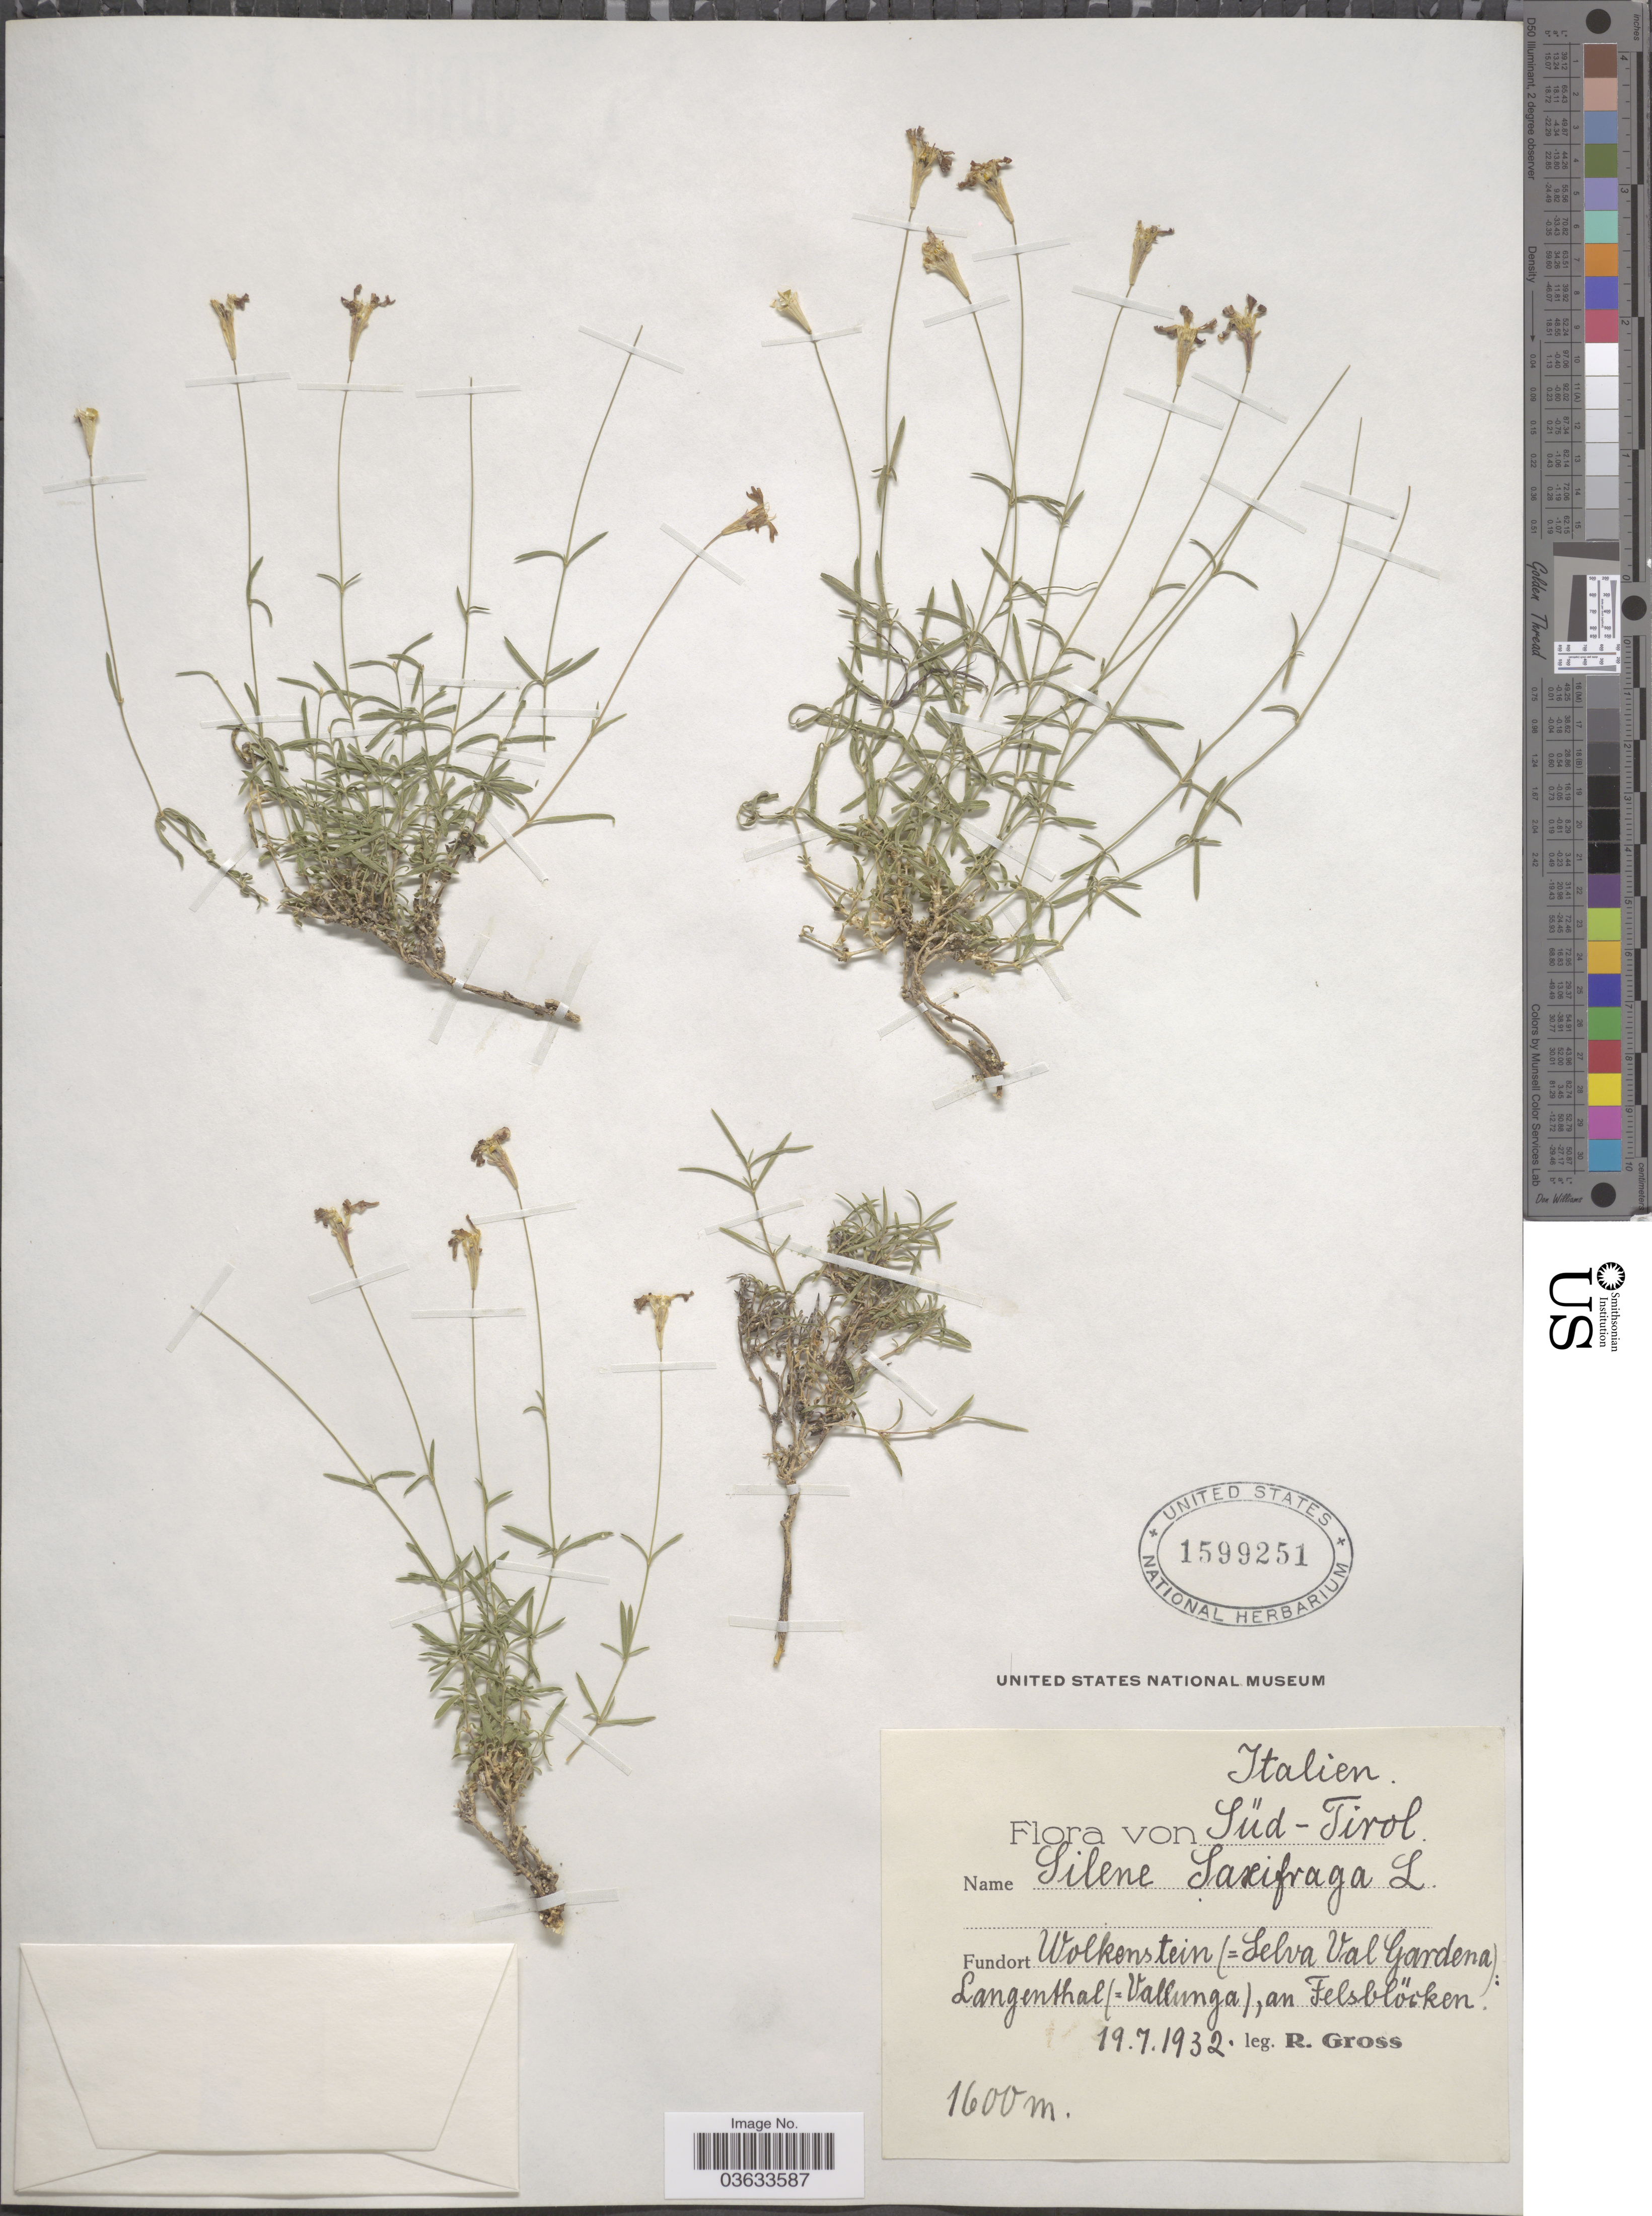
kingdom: Plantae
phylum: Tracheophyta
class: Magnoliopsida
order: Caryophyllales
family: Caryophyllaceae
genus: Silene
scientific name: Silene saxifraga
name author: L.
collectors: R. Gross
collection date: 1932-07-19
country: Italy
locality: Italien. Süd-Tirol. Wolkenstein (Selva Val Gardena): Langenthal (Vallunga), an Felsblöcken.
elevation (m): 1600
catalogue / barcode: US 1599251